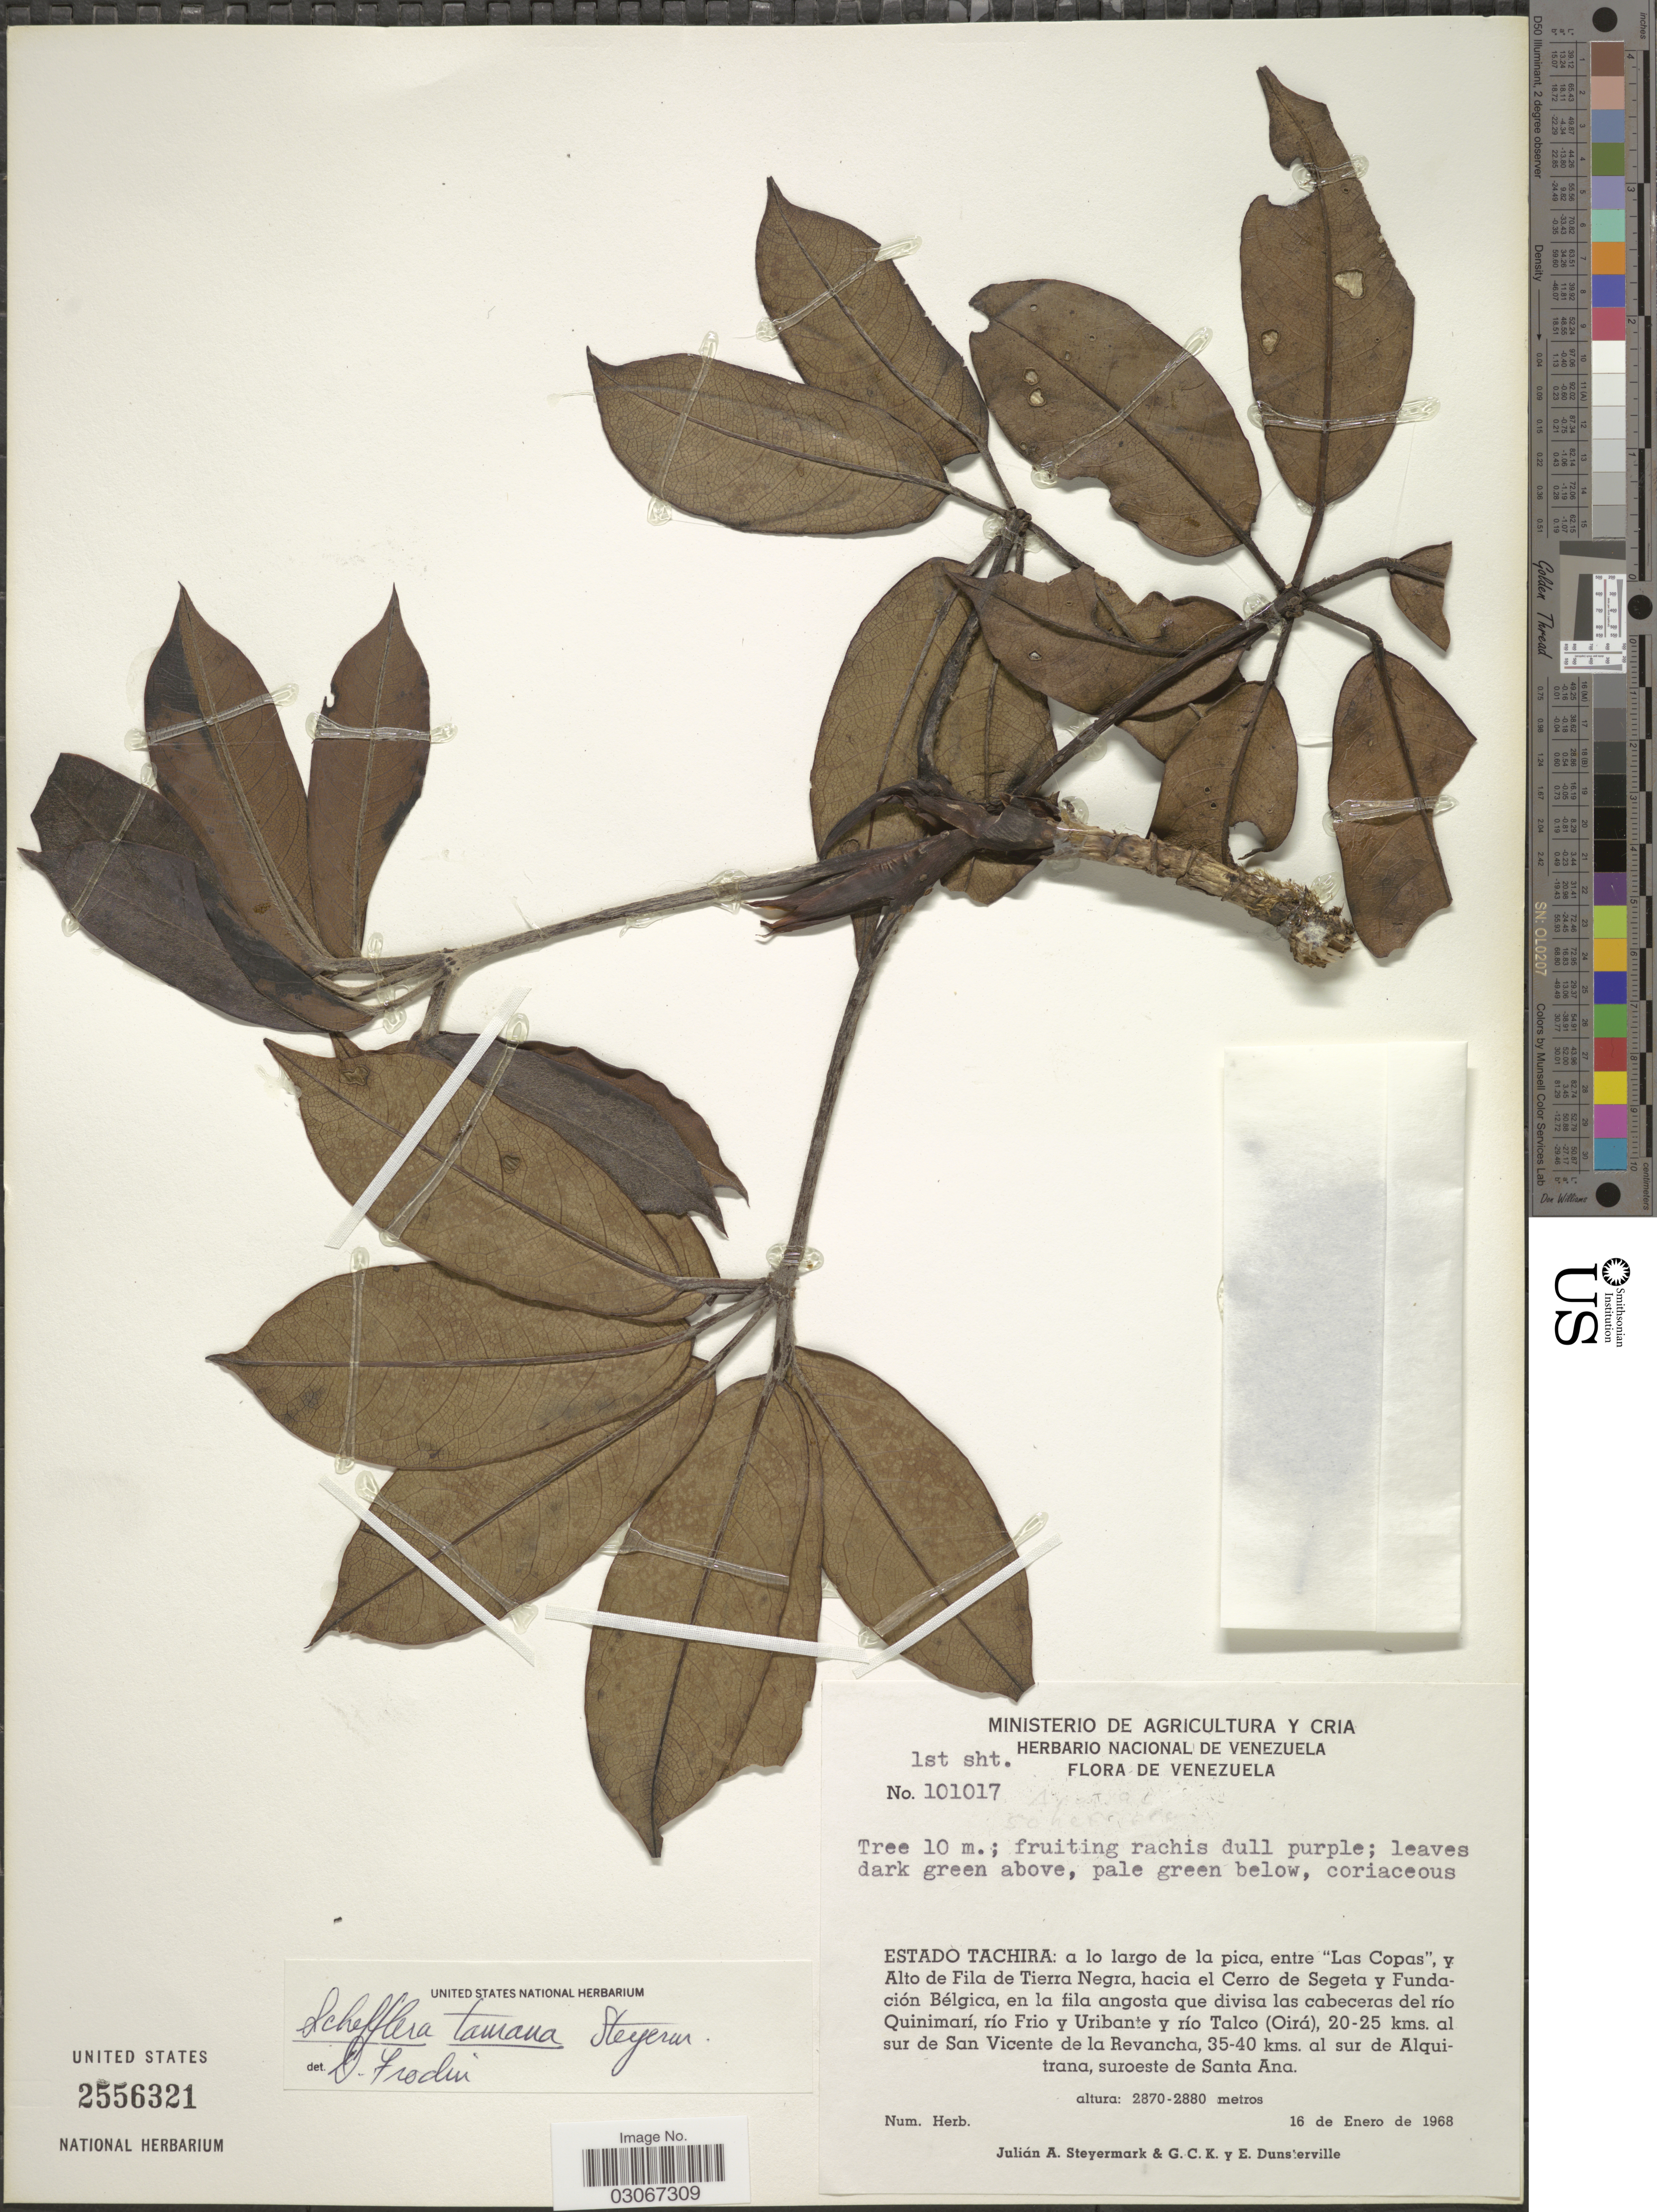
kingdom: Plantae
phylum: Tracheophyta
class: Magnoliopsida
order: Apiales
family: Araliaceae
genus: Schefflera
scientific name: Schefflera tamana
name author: Steyerm.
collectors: J. Steyermark, G. C. K. Dunsterville & E. Dunsterville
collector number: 101017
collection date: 1968-01-16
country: Venezuela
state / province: Tachira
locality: A lo largo de la pica, entre "Las Copas", y Alto de Fila de Tierra Negra, hacia el Cerro de Segeta y Fundación Bélgica, en la fila angosta que divisa las cabeceras del río Quinimarí, río Frio y Urbante y río Talco (Oirá), 20-25 kms. al sur de San Vicente de la Revancha, 35-40 kms. al sur de Alquitrana, suroeste de Santa Ana.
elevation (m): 2870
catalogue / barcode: US 2556321